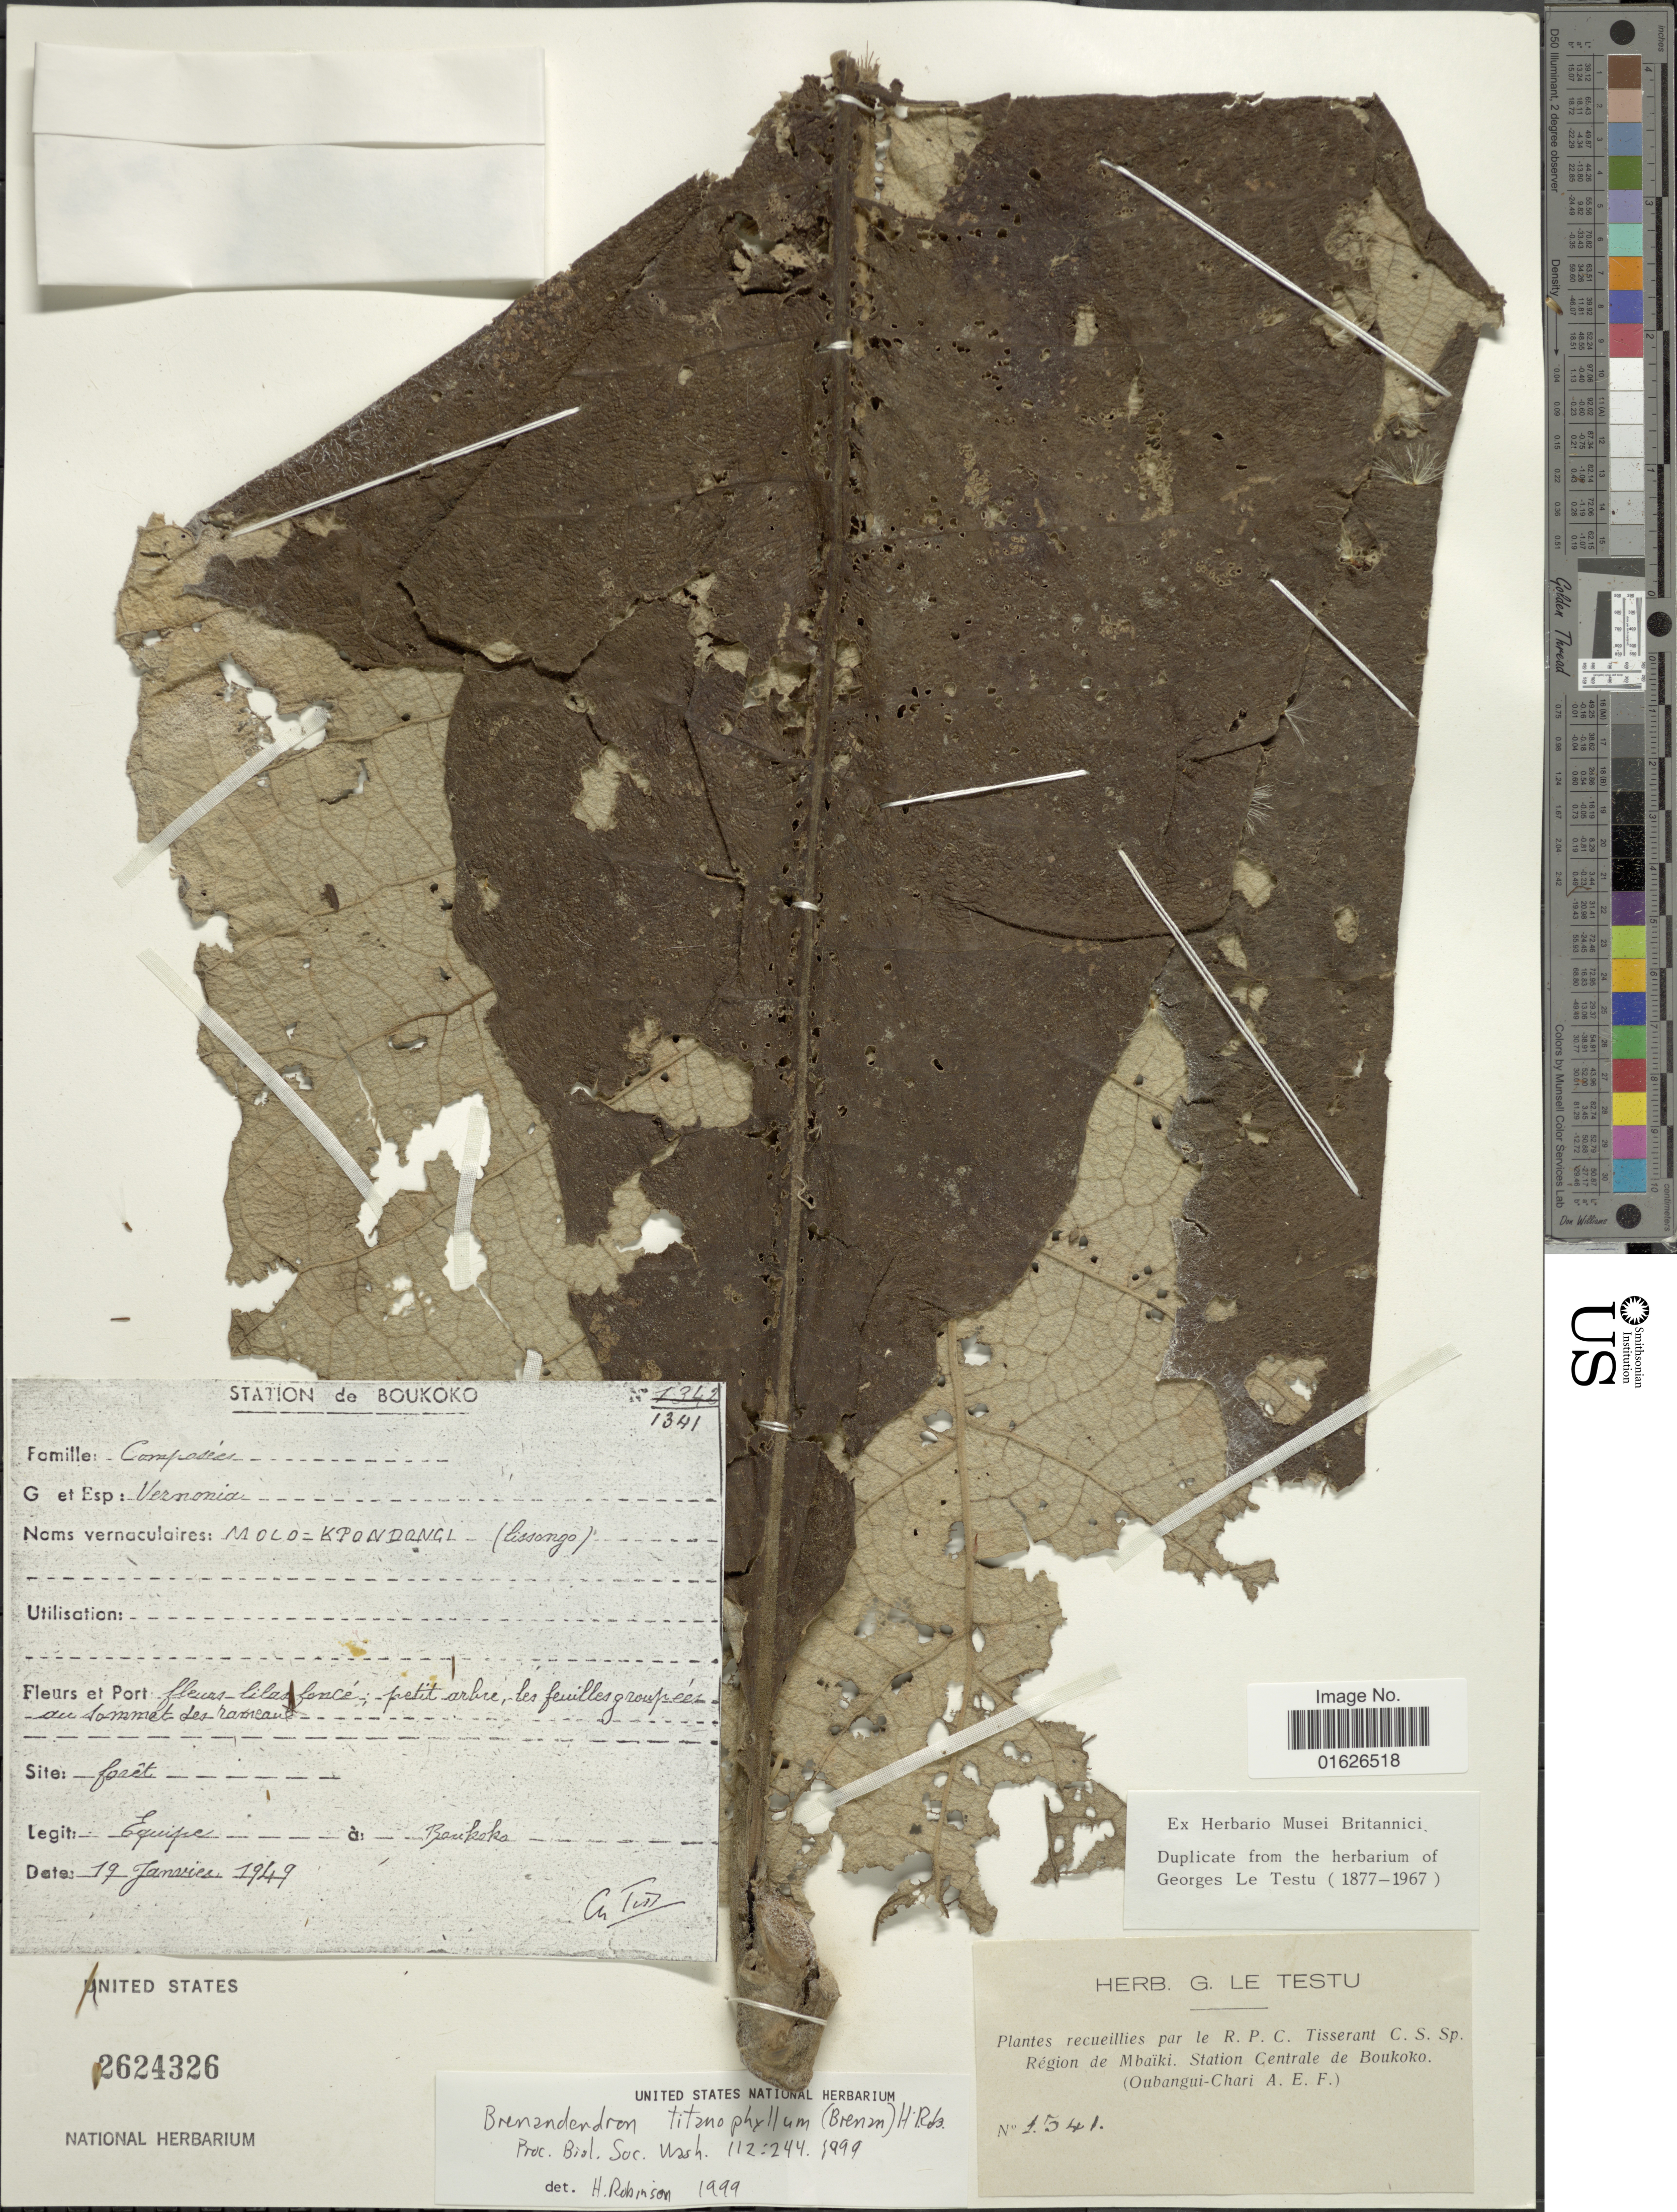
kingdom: Plantae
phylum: Tracheophyta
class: Magnoliopsida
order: Asterales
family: Asteraceae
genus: Brenandendron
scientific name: Brenandendron titanophyllum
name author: (Brenan) H. Rob.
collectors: Equipe a Boukoko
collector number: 1541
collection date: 1949-01-19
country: Central African Republic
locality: Region de Mbaiki Station Centrale de Boukoko.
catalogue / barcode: US 2624326